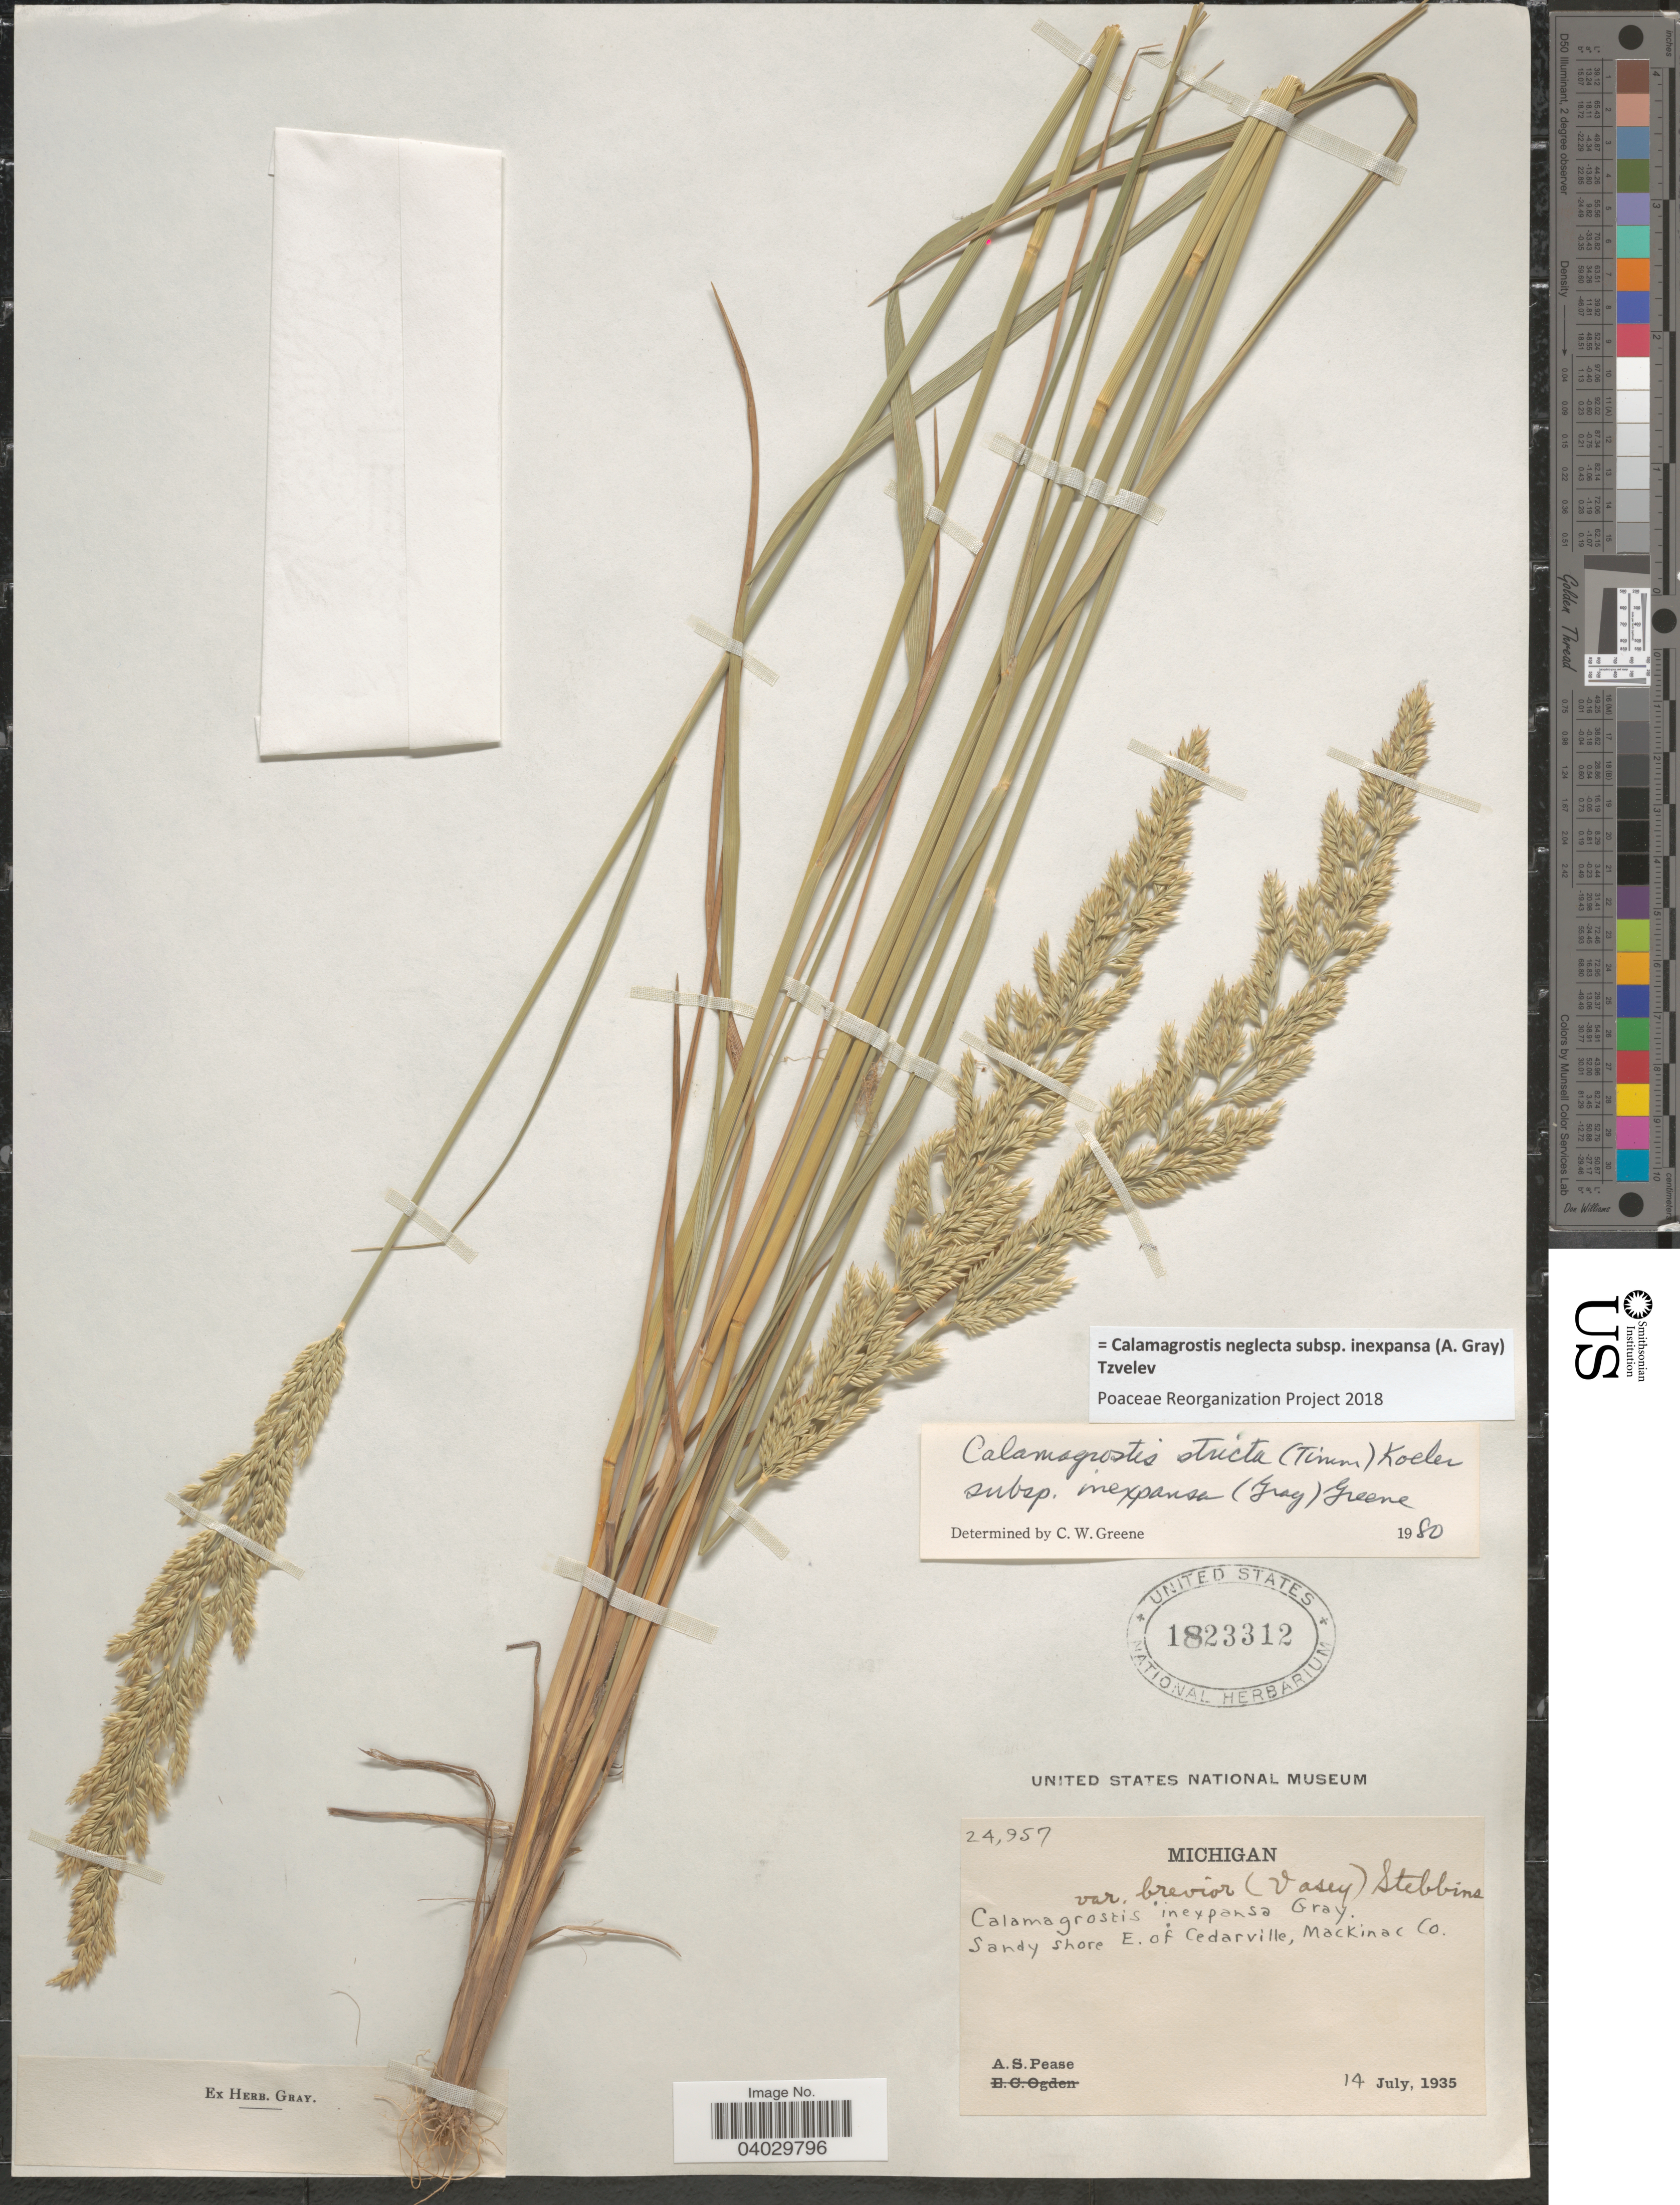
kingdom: Plantae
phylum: Tracheophyta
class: Liliopsida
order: Poales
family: Poaceae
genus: Calamagrostis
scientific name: Calamagrostis neglecta subsp. inexpansa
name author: (A. Gray) Tzvelev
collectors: A. S. Pease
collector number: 24957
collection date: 1935-07-14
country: United States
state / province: Michigan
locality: Sandy shore E. of Cedarville, Mackinac Co.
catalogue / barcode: US 1823312